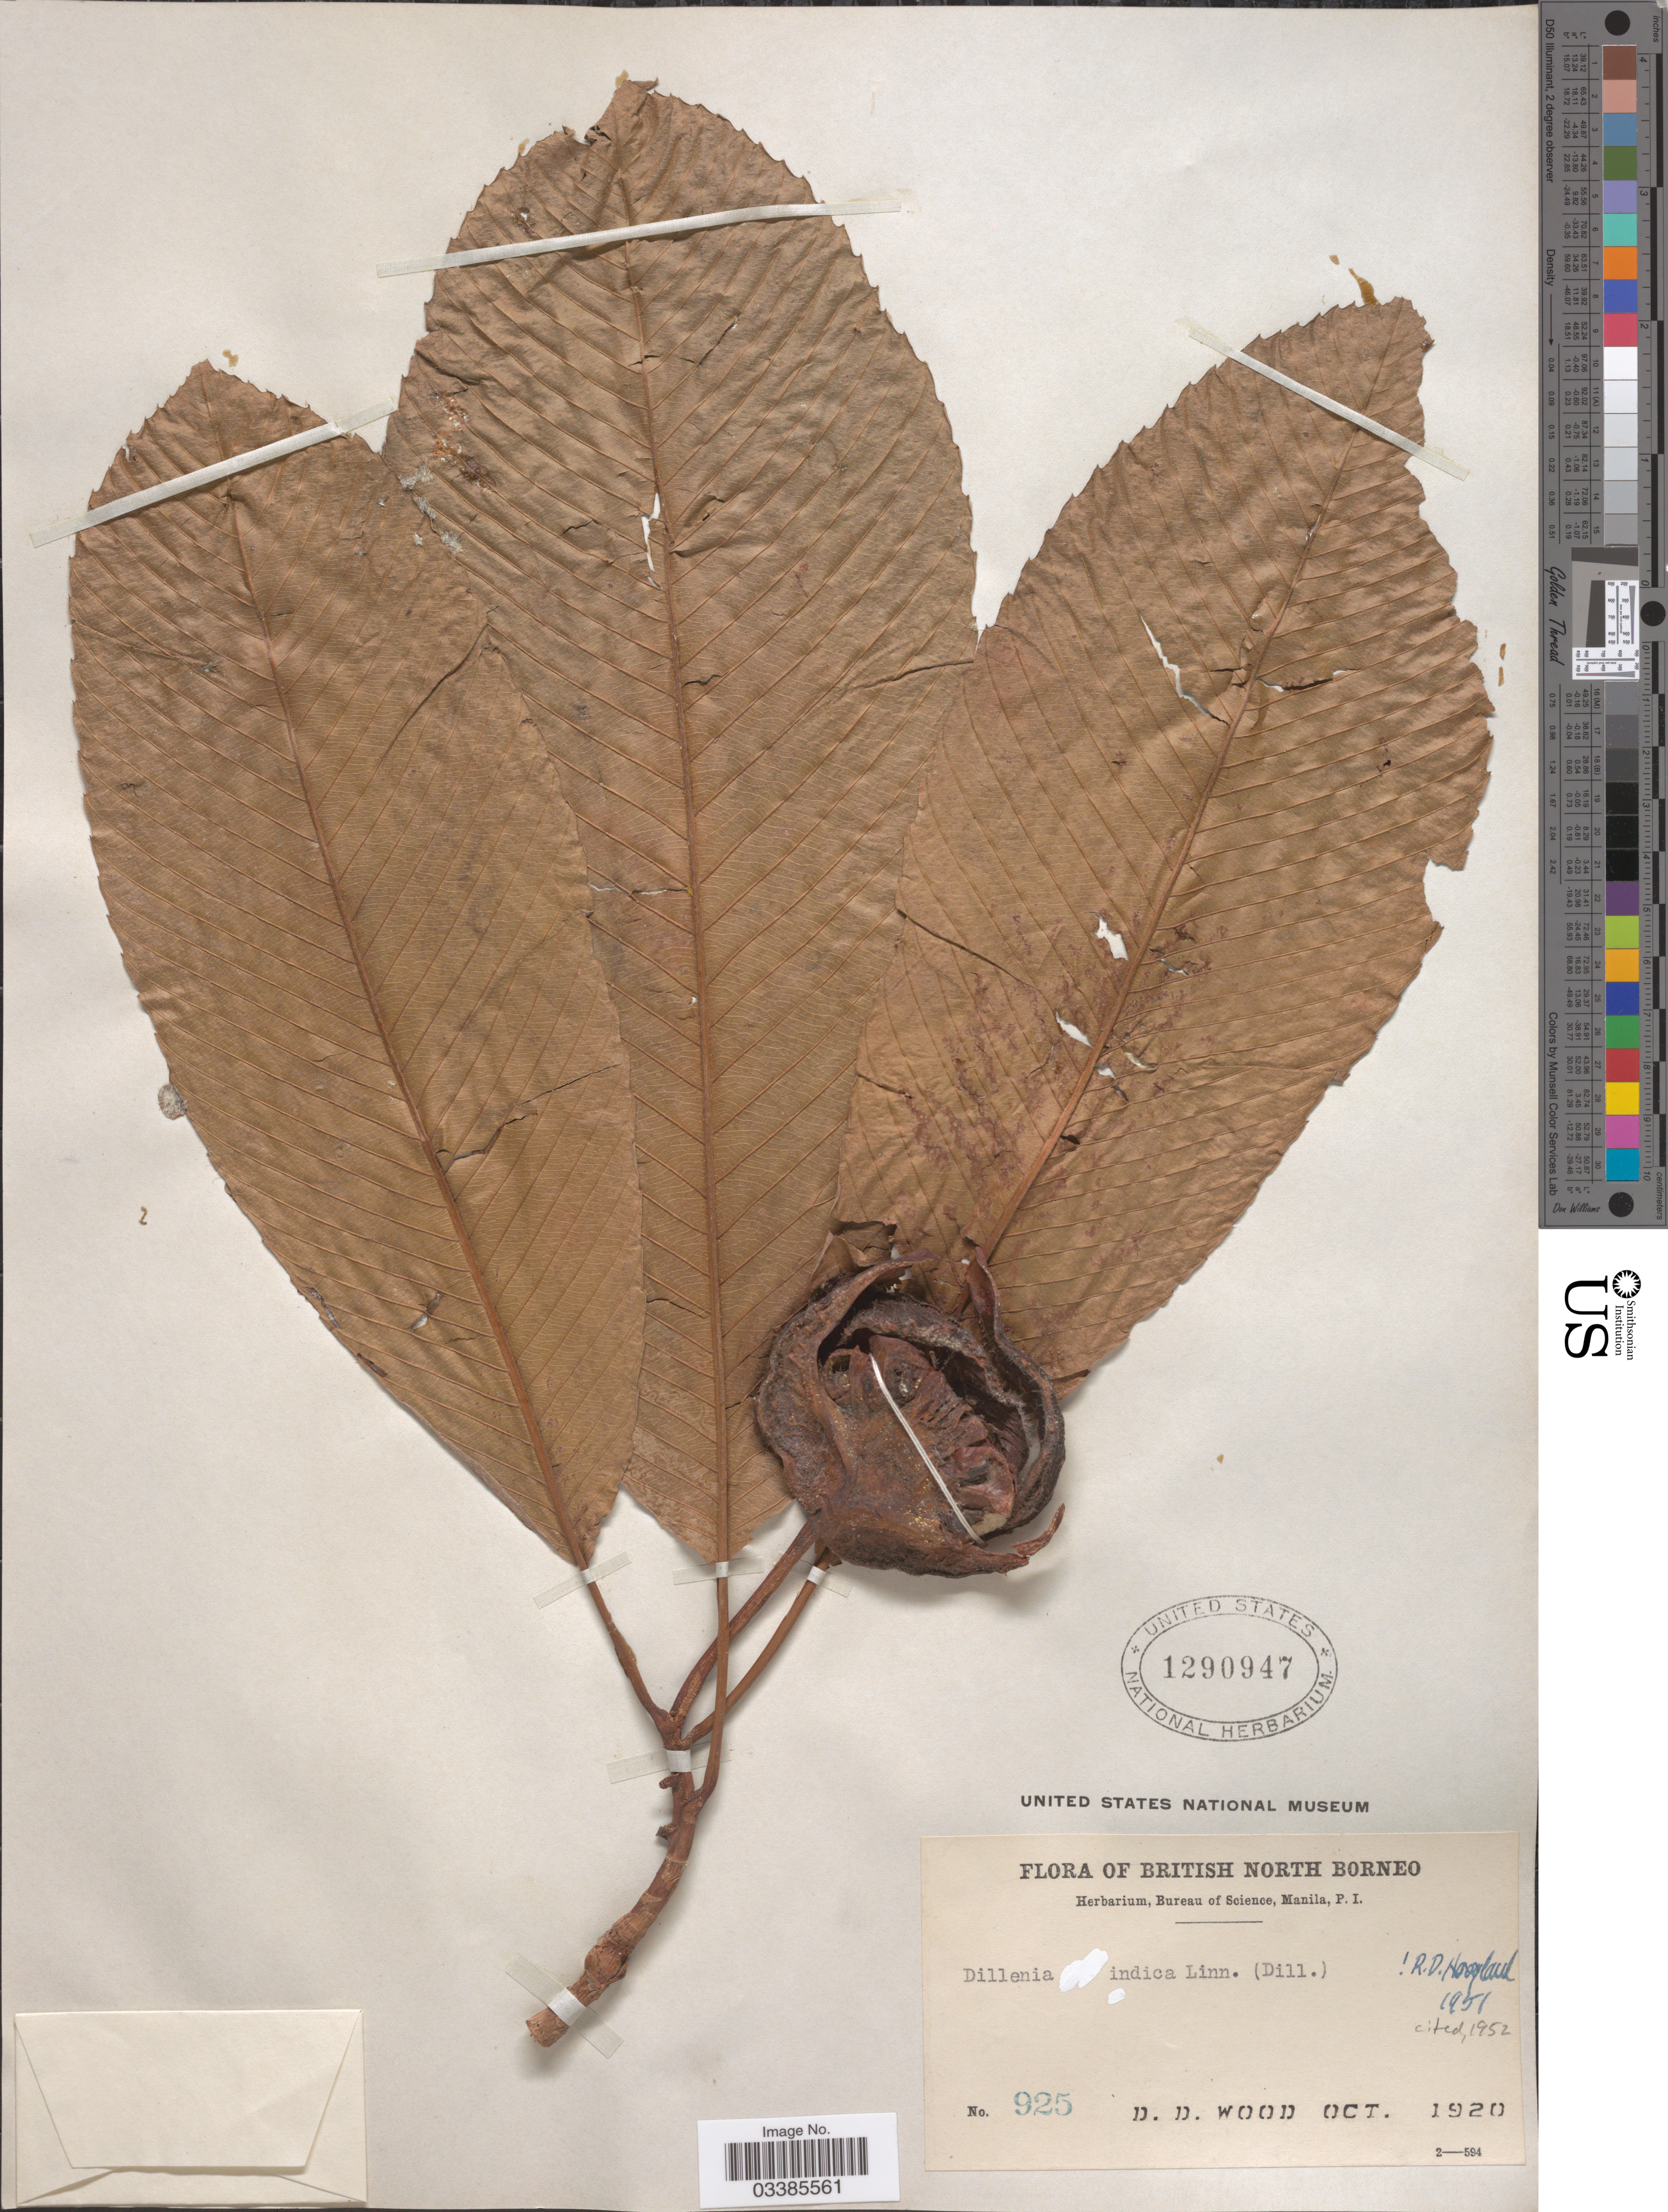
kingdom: Plantae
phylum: Tracheophyta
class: Magnoliopsida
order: Dilleniales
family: Dilleniaceae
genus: Dillenia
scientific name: Dillenia indica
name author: L.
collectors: D. Wood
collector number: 925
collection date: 1920-10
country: Malaysia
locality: British North Borneo.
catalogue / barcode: US 1290947